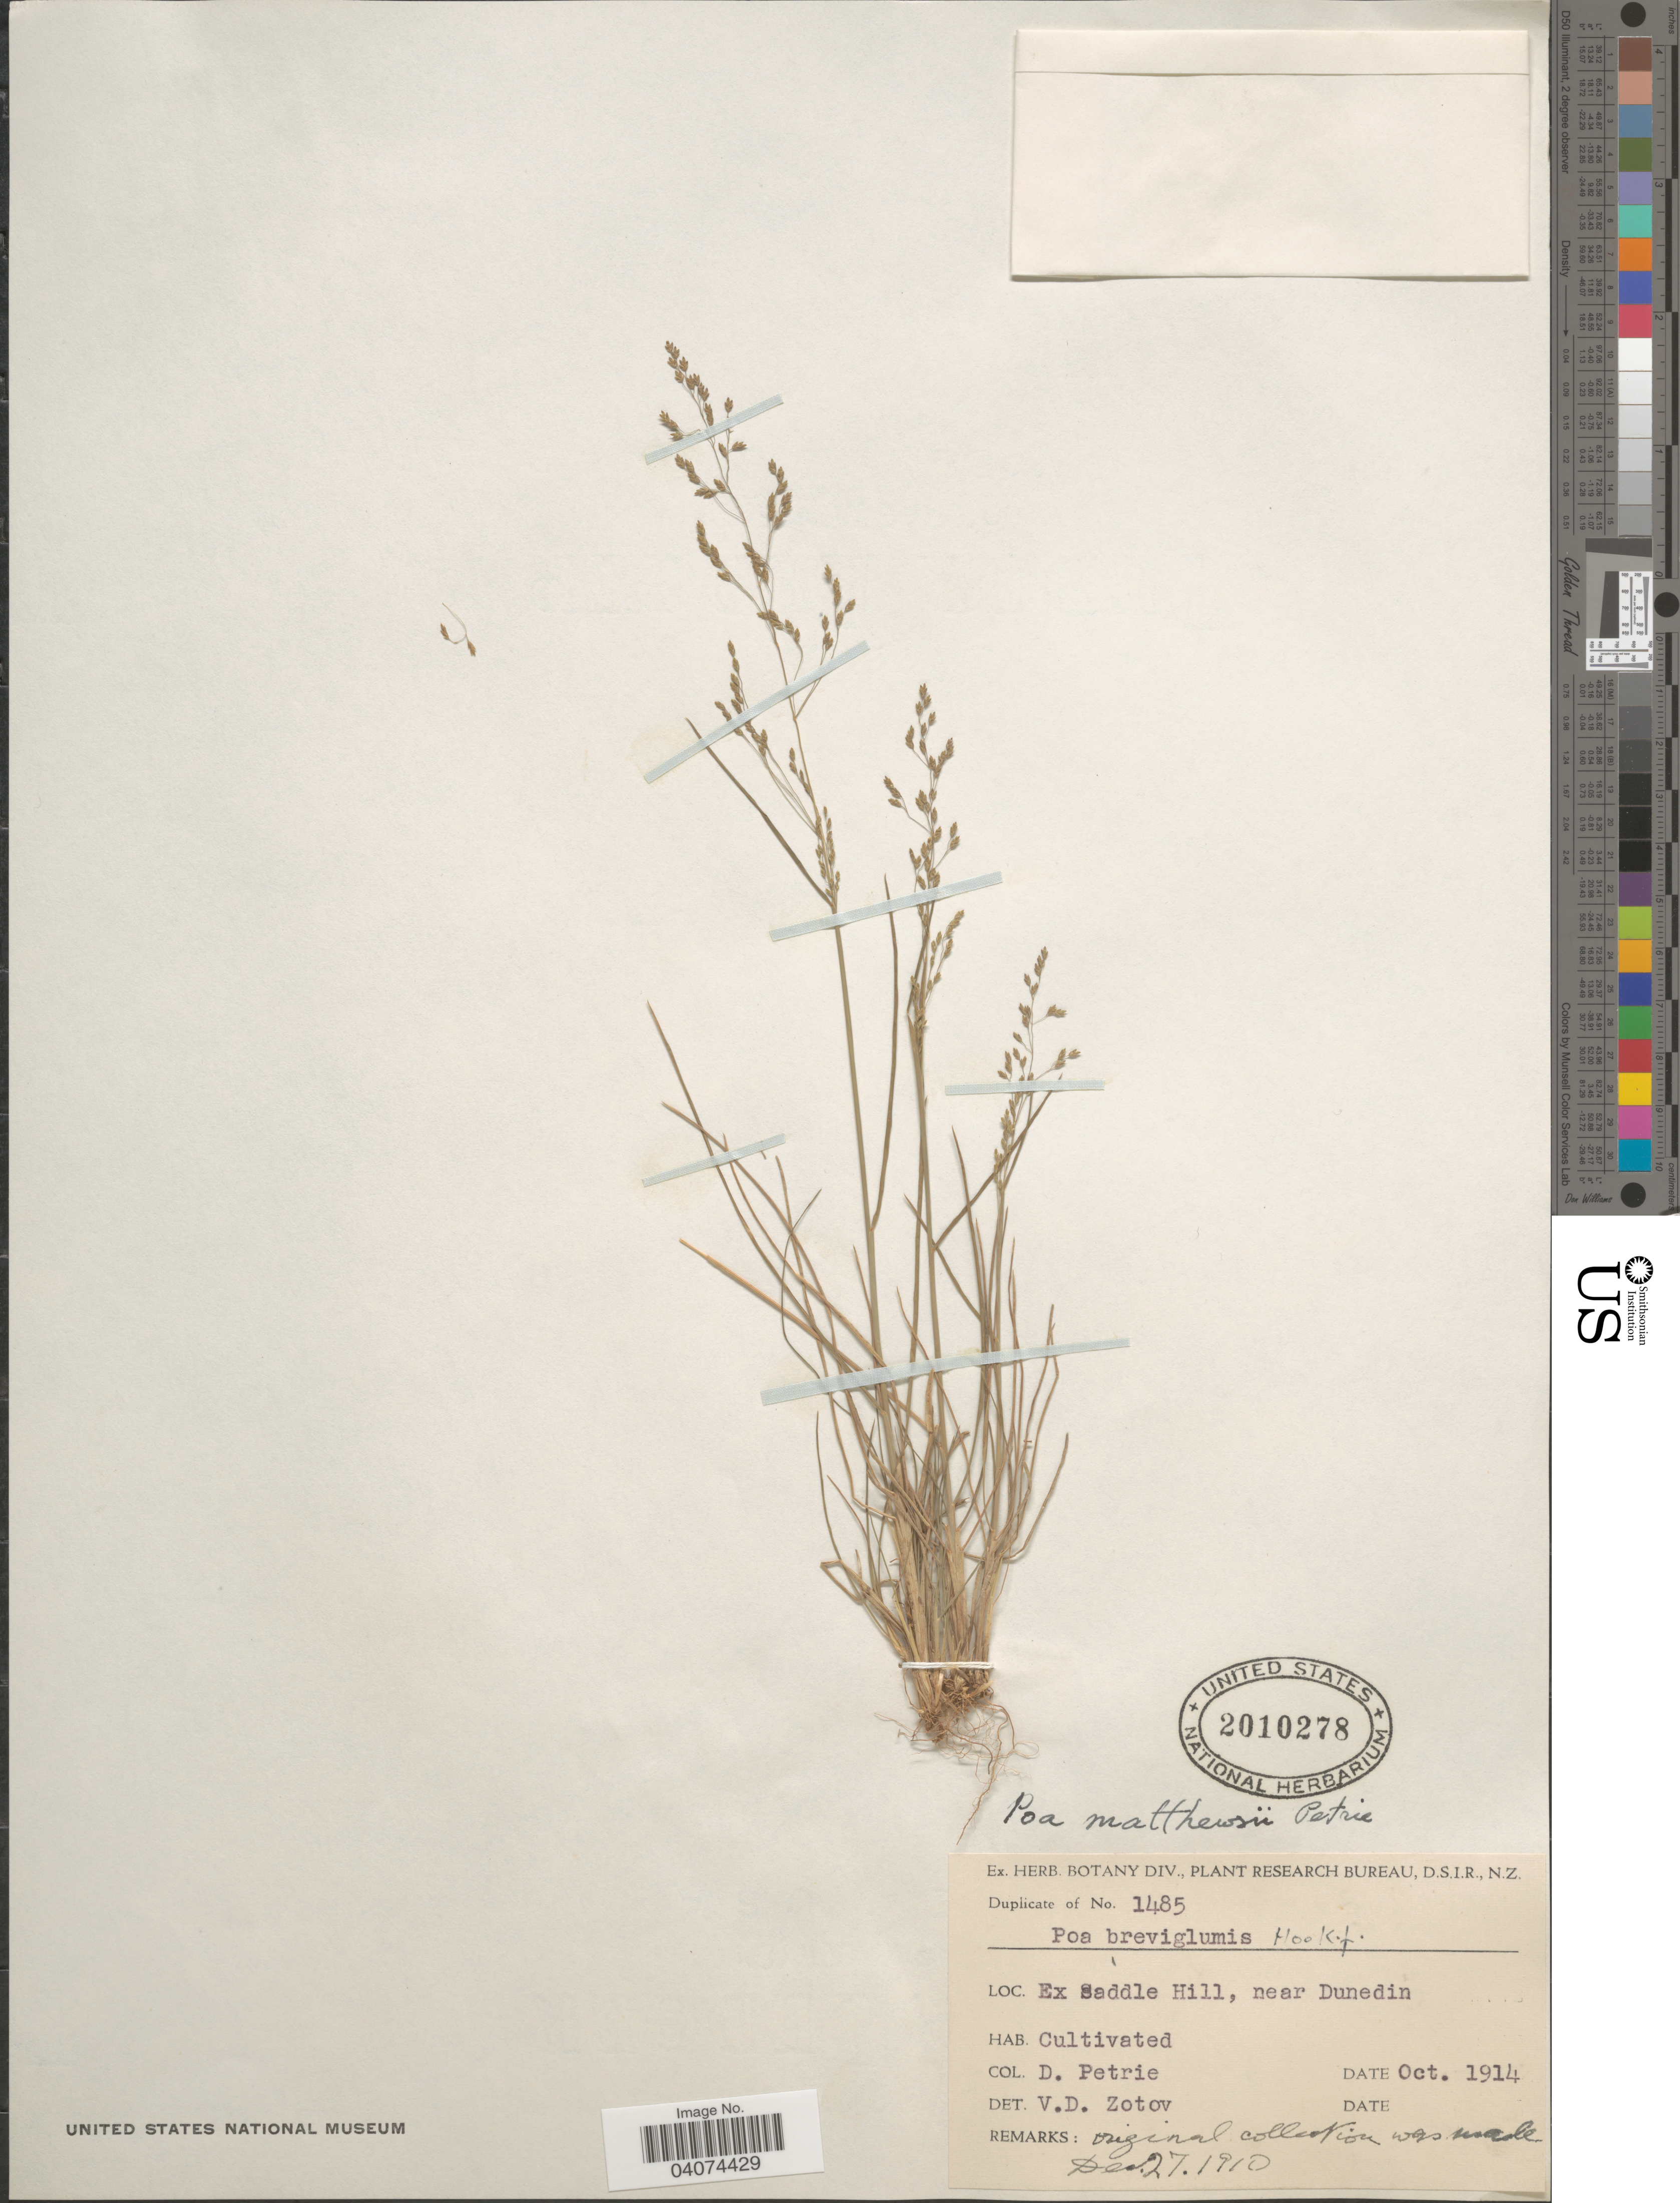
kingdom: Plantae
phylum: Tracheophyta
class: Liliopsida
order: Poales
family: Poaceae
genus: Poa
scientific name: Poa matthewsii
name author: Petrie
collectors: D. Petrie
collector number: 1485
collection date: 1914-10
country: New Zealand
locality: Ex Saddle Hill, near Dunedin. Cultivated.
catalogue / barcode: US 2010278